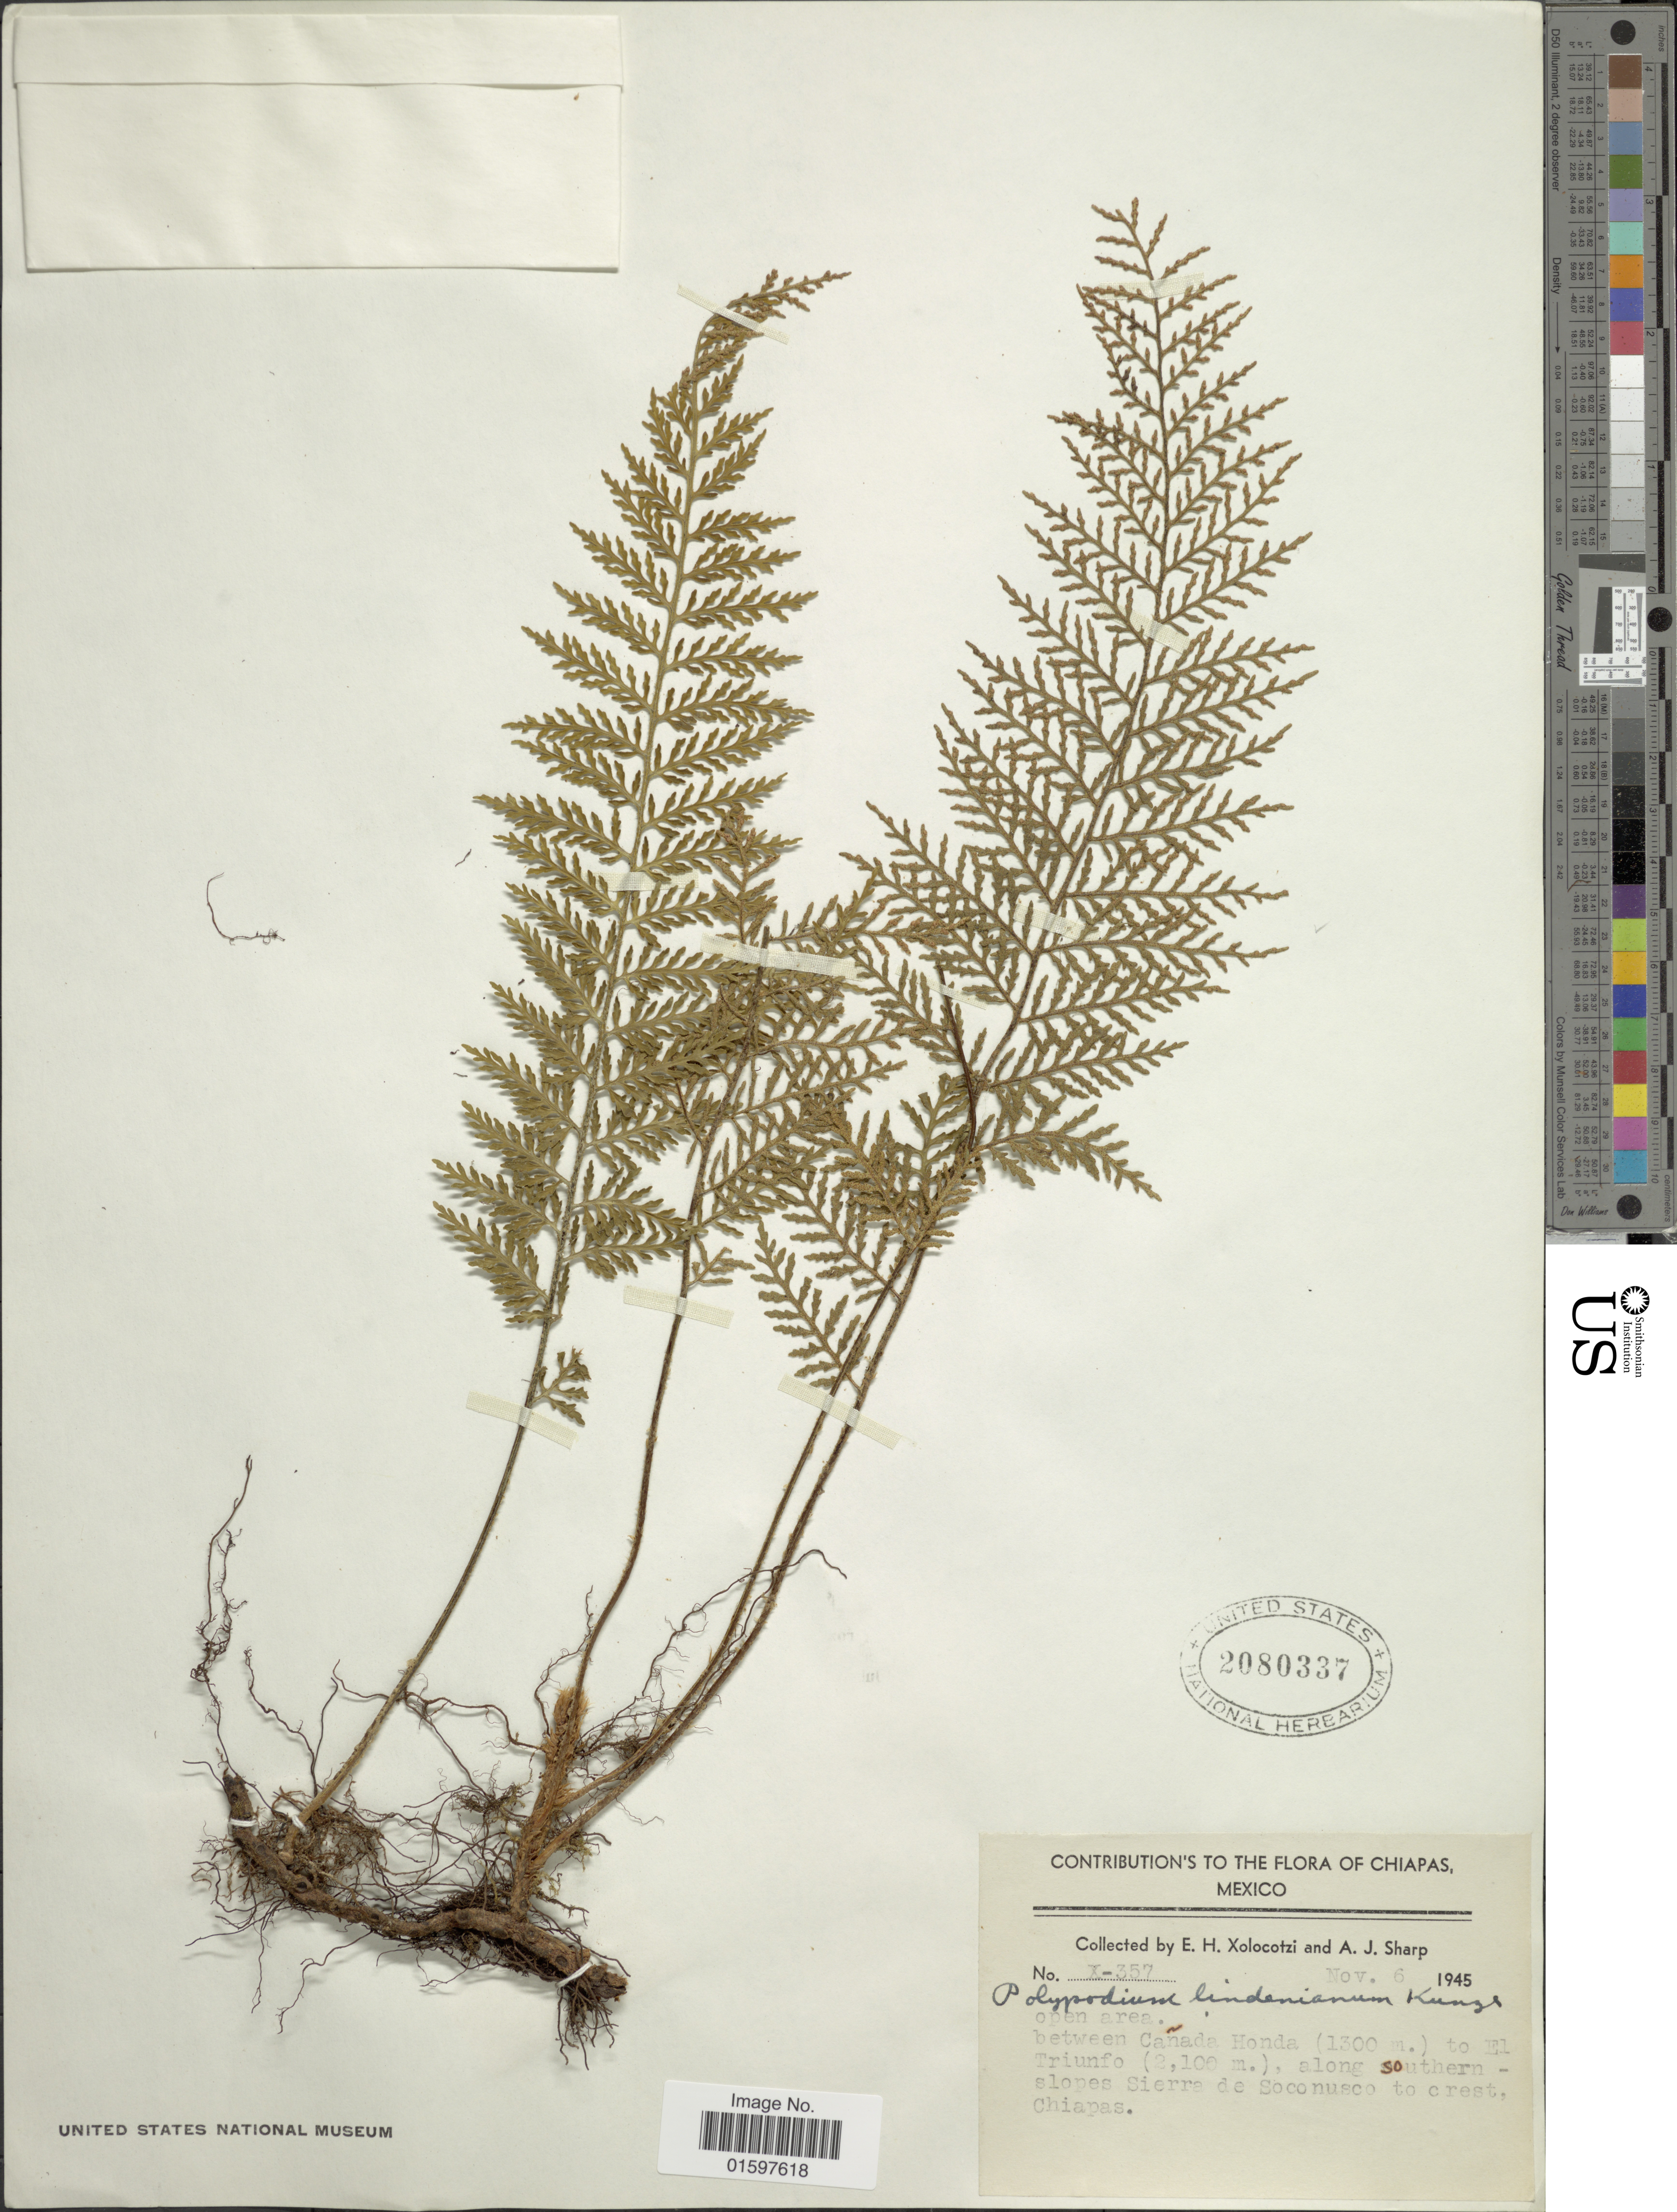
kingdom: Plantae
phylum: Tracheophyta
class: Polypodiopsida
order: Polypodiales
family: Polypodiaceae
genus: Pleopeltis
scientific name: Pleopeltis lindeniana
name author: (Kunze) A.R. Sm. & Tejero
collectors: E. I. Hernández-X. & A. J. Sharp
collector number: X-357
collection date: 1945-11-06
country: Mexico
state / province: Chiapas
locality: Open area, between Canada Honda to El Triunfu, along southern-slopes Sierra de Soconusco to crest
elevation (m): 1300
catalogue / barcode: US 2080337